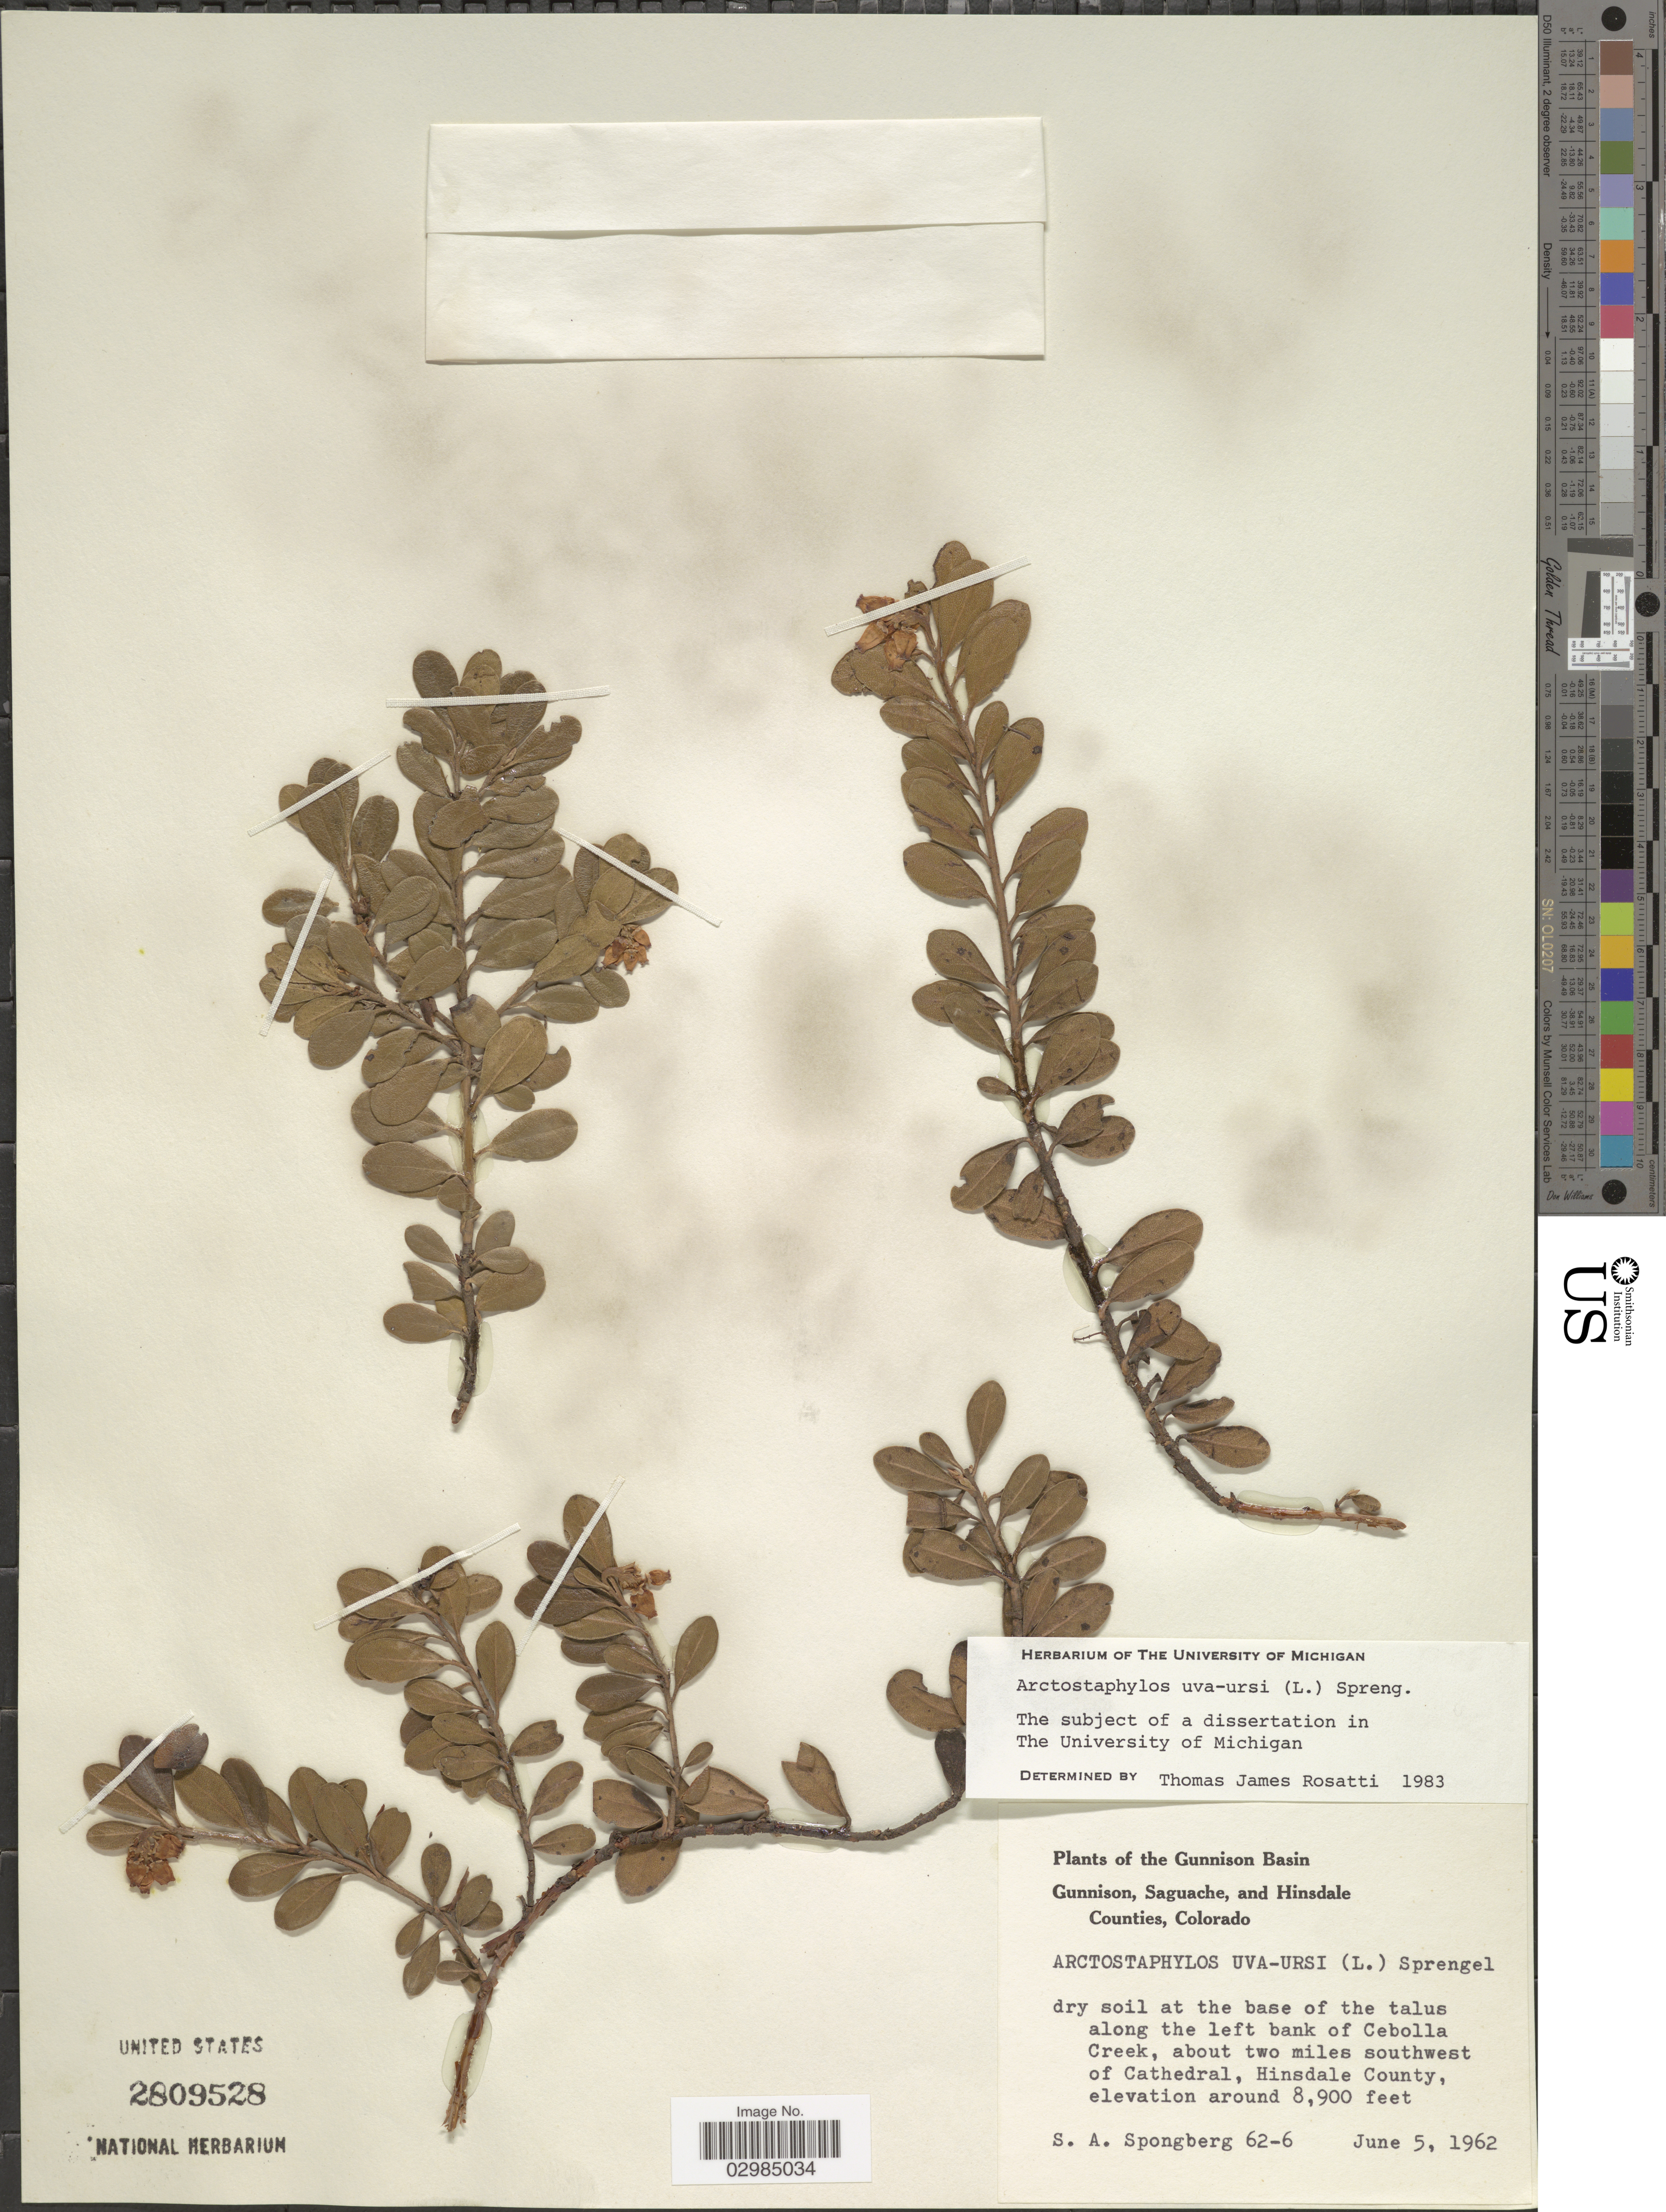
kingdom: Plantae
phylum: Tracheophyta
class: Magnoliopsida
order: Ericales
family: Ericaceae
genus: Arctostaphylos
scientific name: Arctostaphylos uva-ursi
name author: (L.) Spreng.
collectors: S. A.Spongberg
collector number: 62-6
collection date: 1962-06-05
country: United States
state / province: Colorado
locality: Gunnison Basin. along the left bank of Cebolla Creek, about two miles southwest of Cathedral, Hinsdale County.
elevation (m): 2713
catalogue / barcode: US 2809528